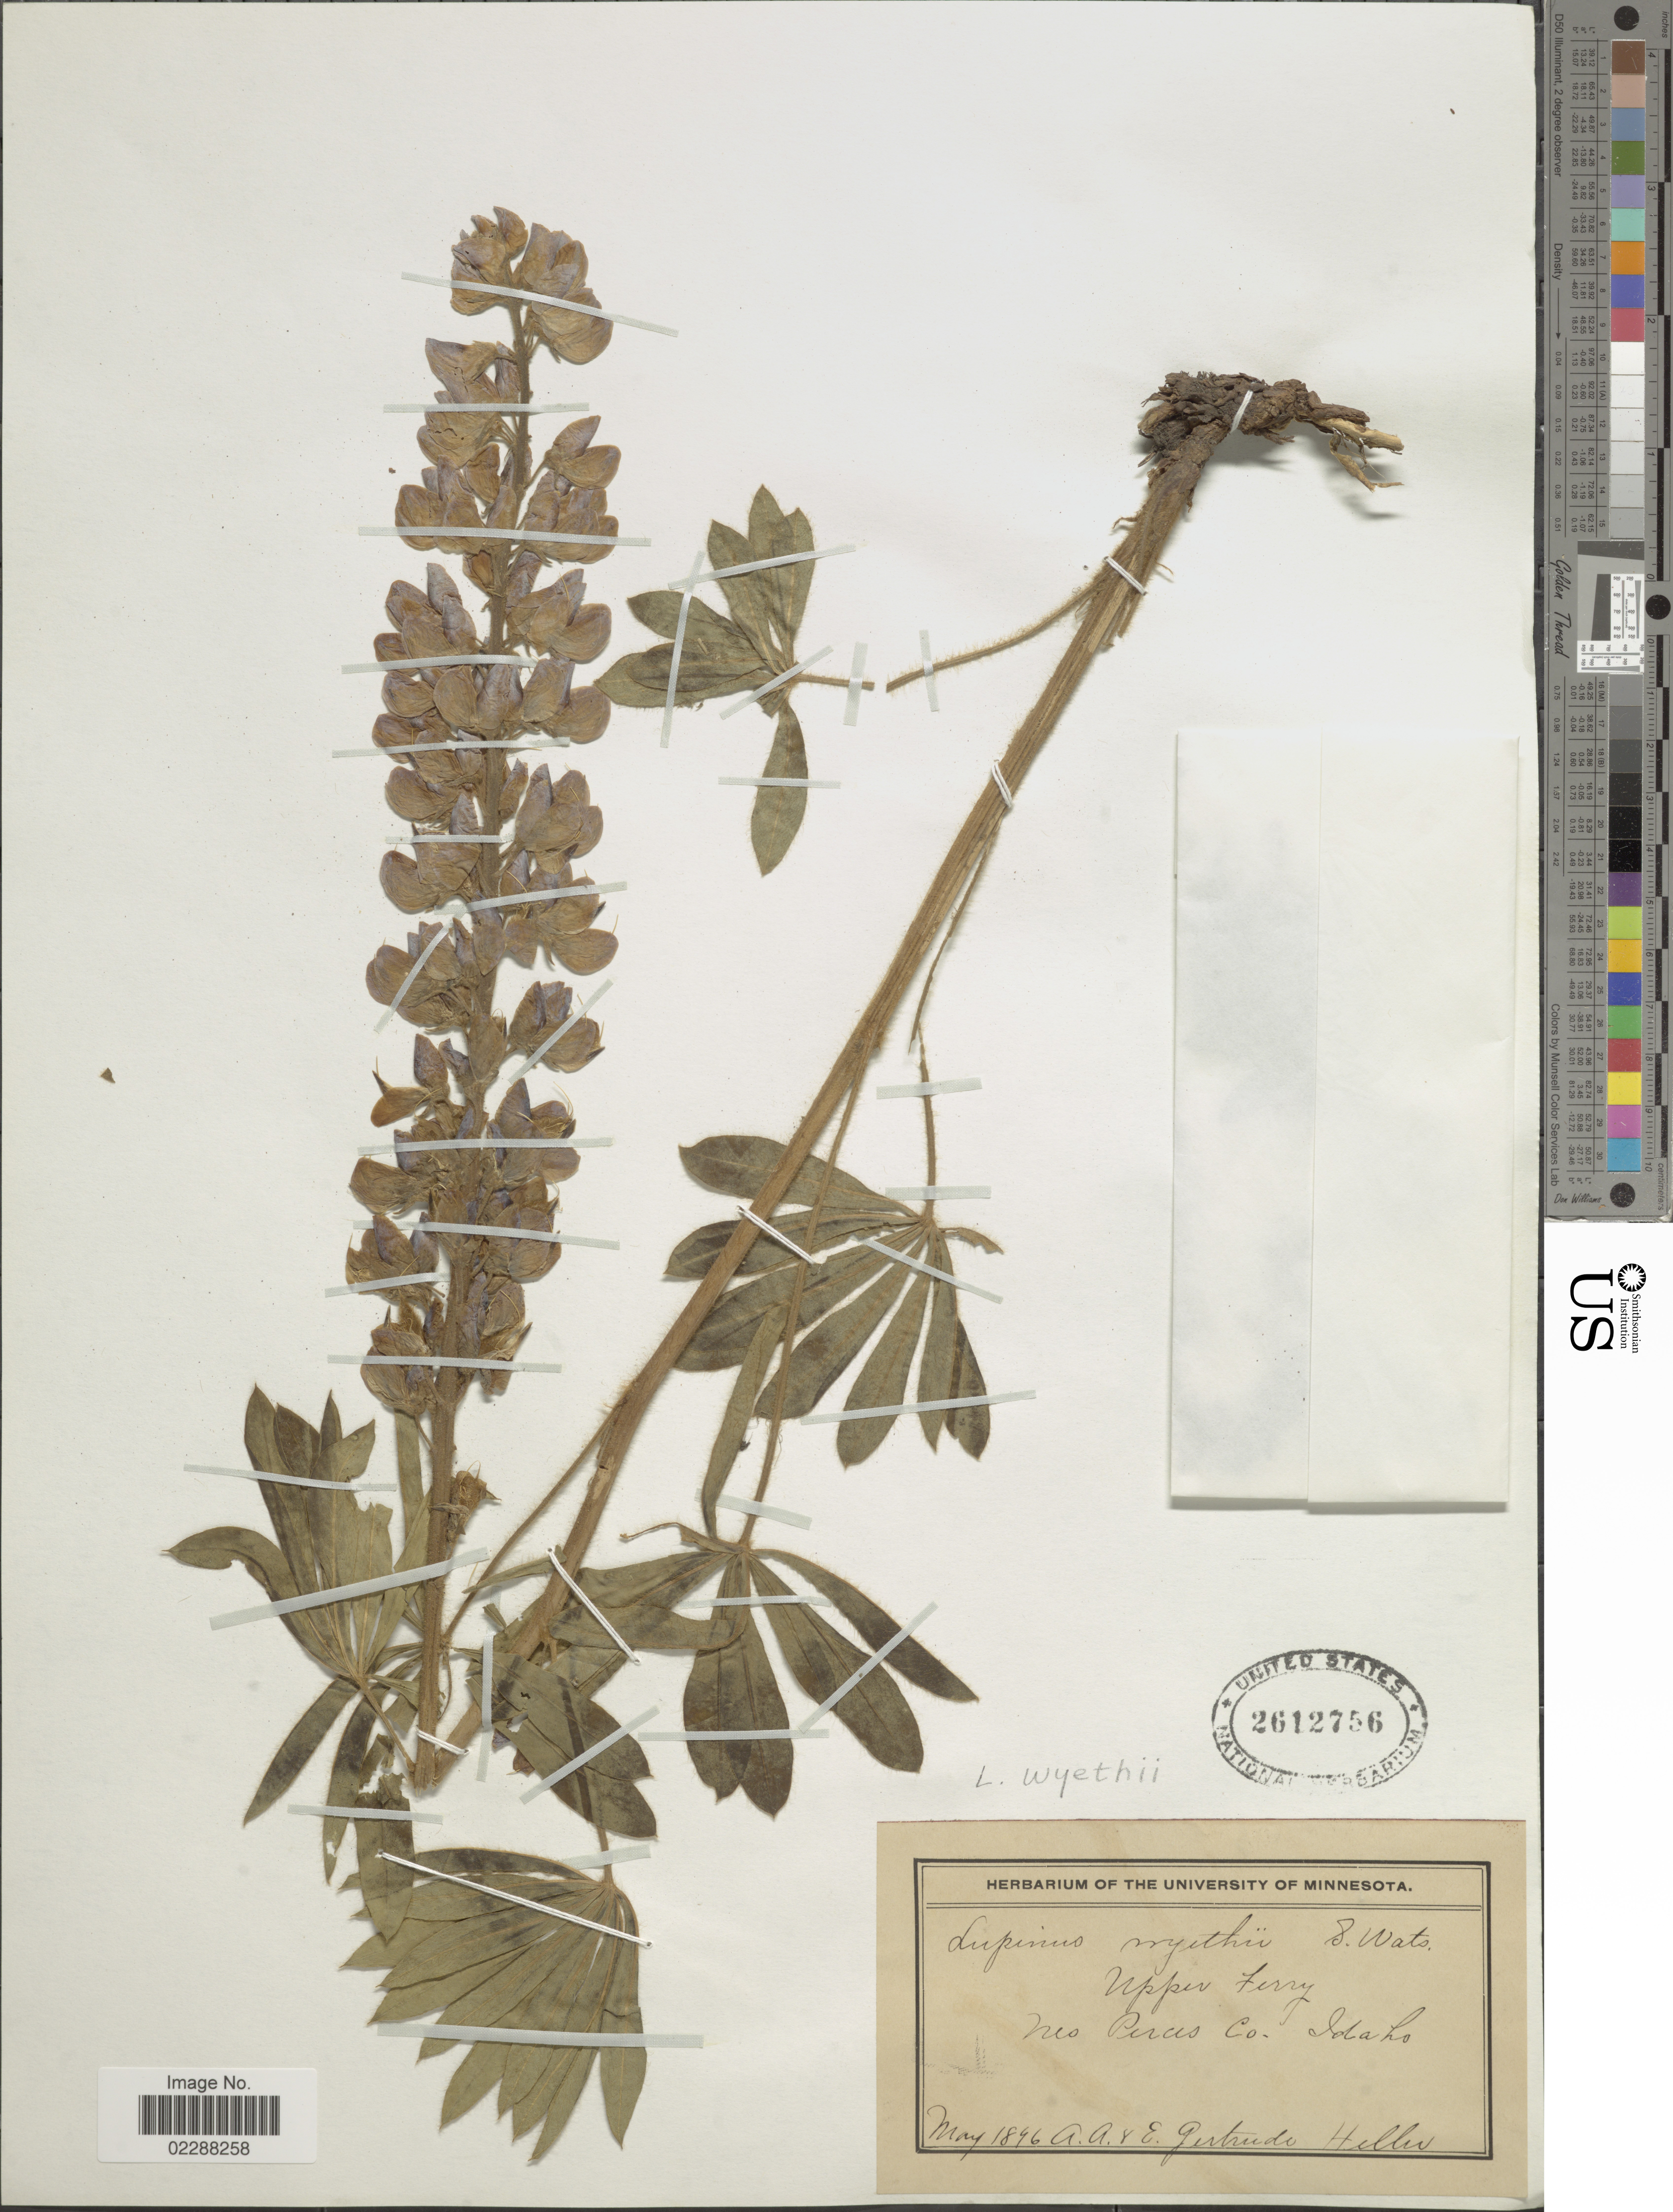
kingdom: Plantae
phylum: Tracheophyta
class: Magnoliopsida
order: Fabales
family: Fabaceae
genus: Lupinus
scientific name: Lupinus wyethii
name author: S. Watson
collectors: A. A. Heller & E. G. Heller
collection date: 1896-05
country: United States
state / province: Idaho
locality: Upper Ferry, Nes Perces Co. Idaho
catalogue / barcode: US 2612756